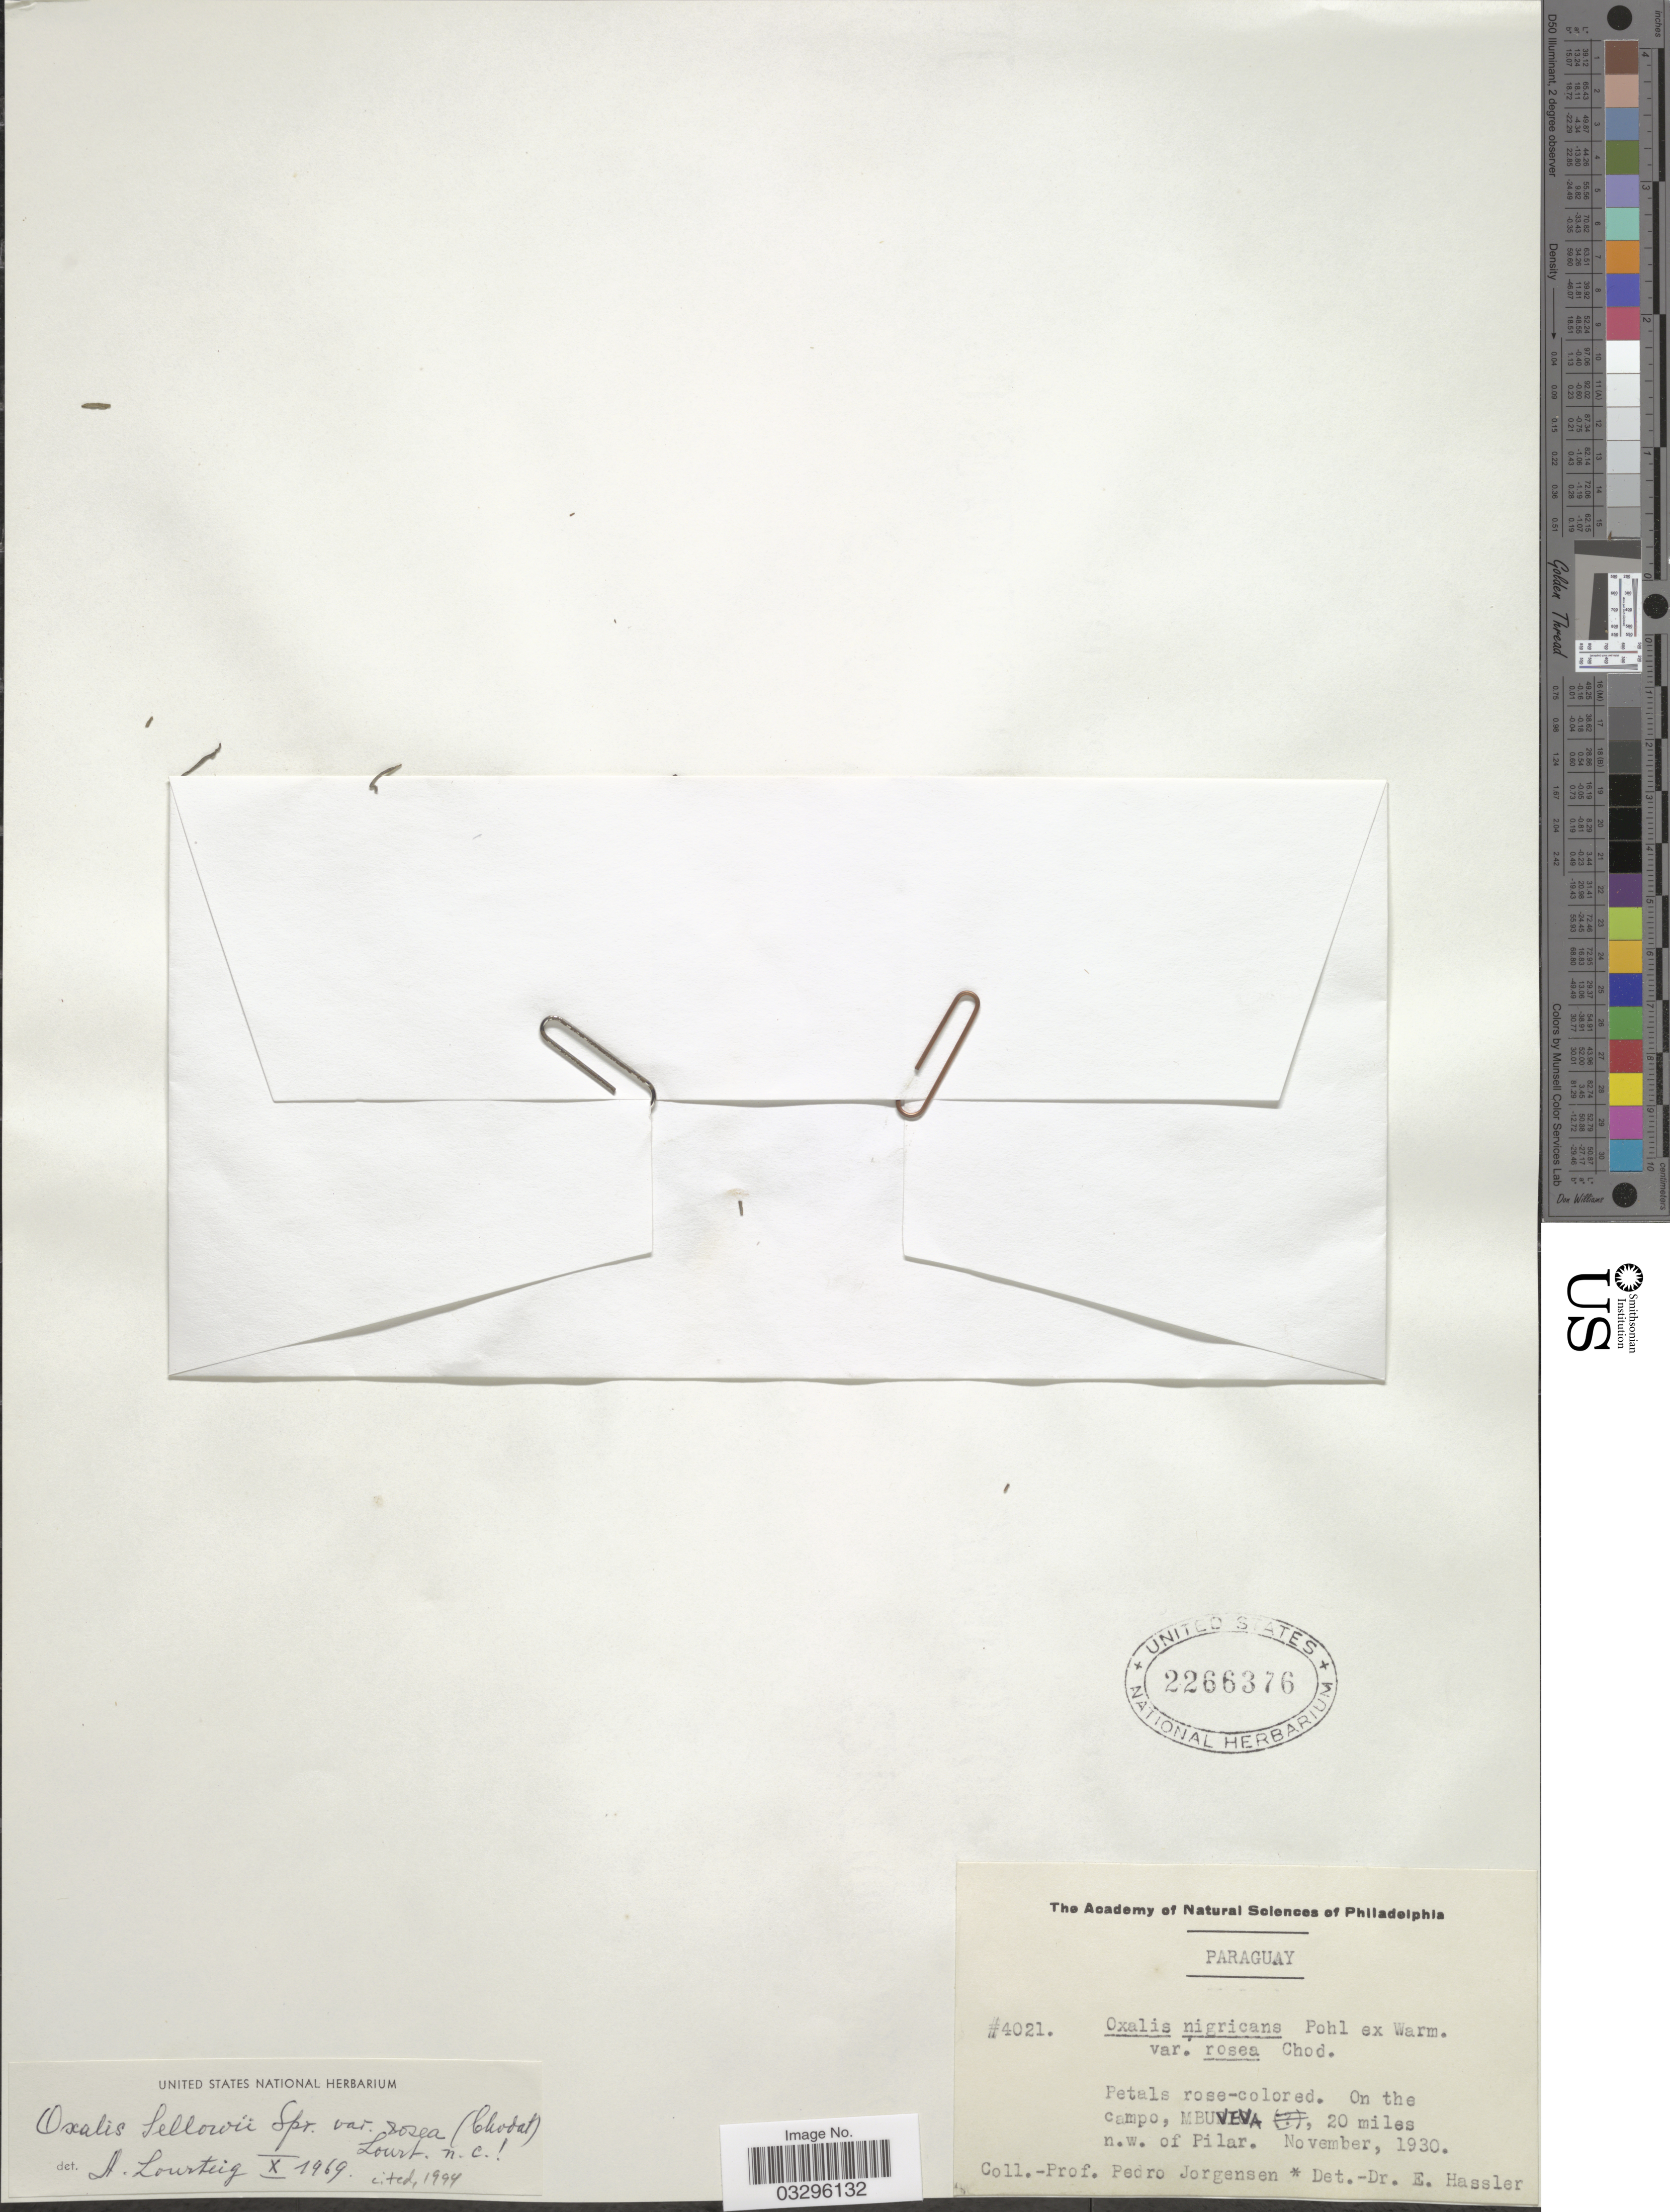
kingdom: Plantae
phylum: Tracheophyta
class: Magnoliopsida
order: Oxalidales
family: Oxalidaceae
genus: Oxalis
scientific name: Oxalis sellowii var. rosea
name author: (Chodat) Lourteig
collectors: P. Jörgensen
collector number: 4021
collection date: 1930-11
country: Paraguay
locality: On the campo, Mbuveva, 20 miles n.w. of Pilar.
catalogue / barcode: US 2266376